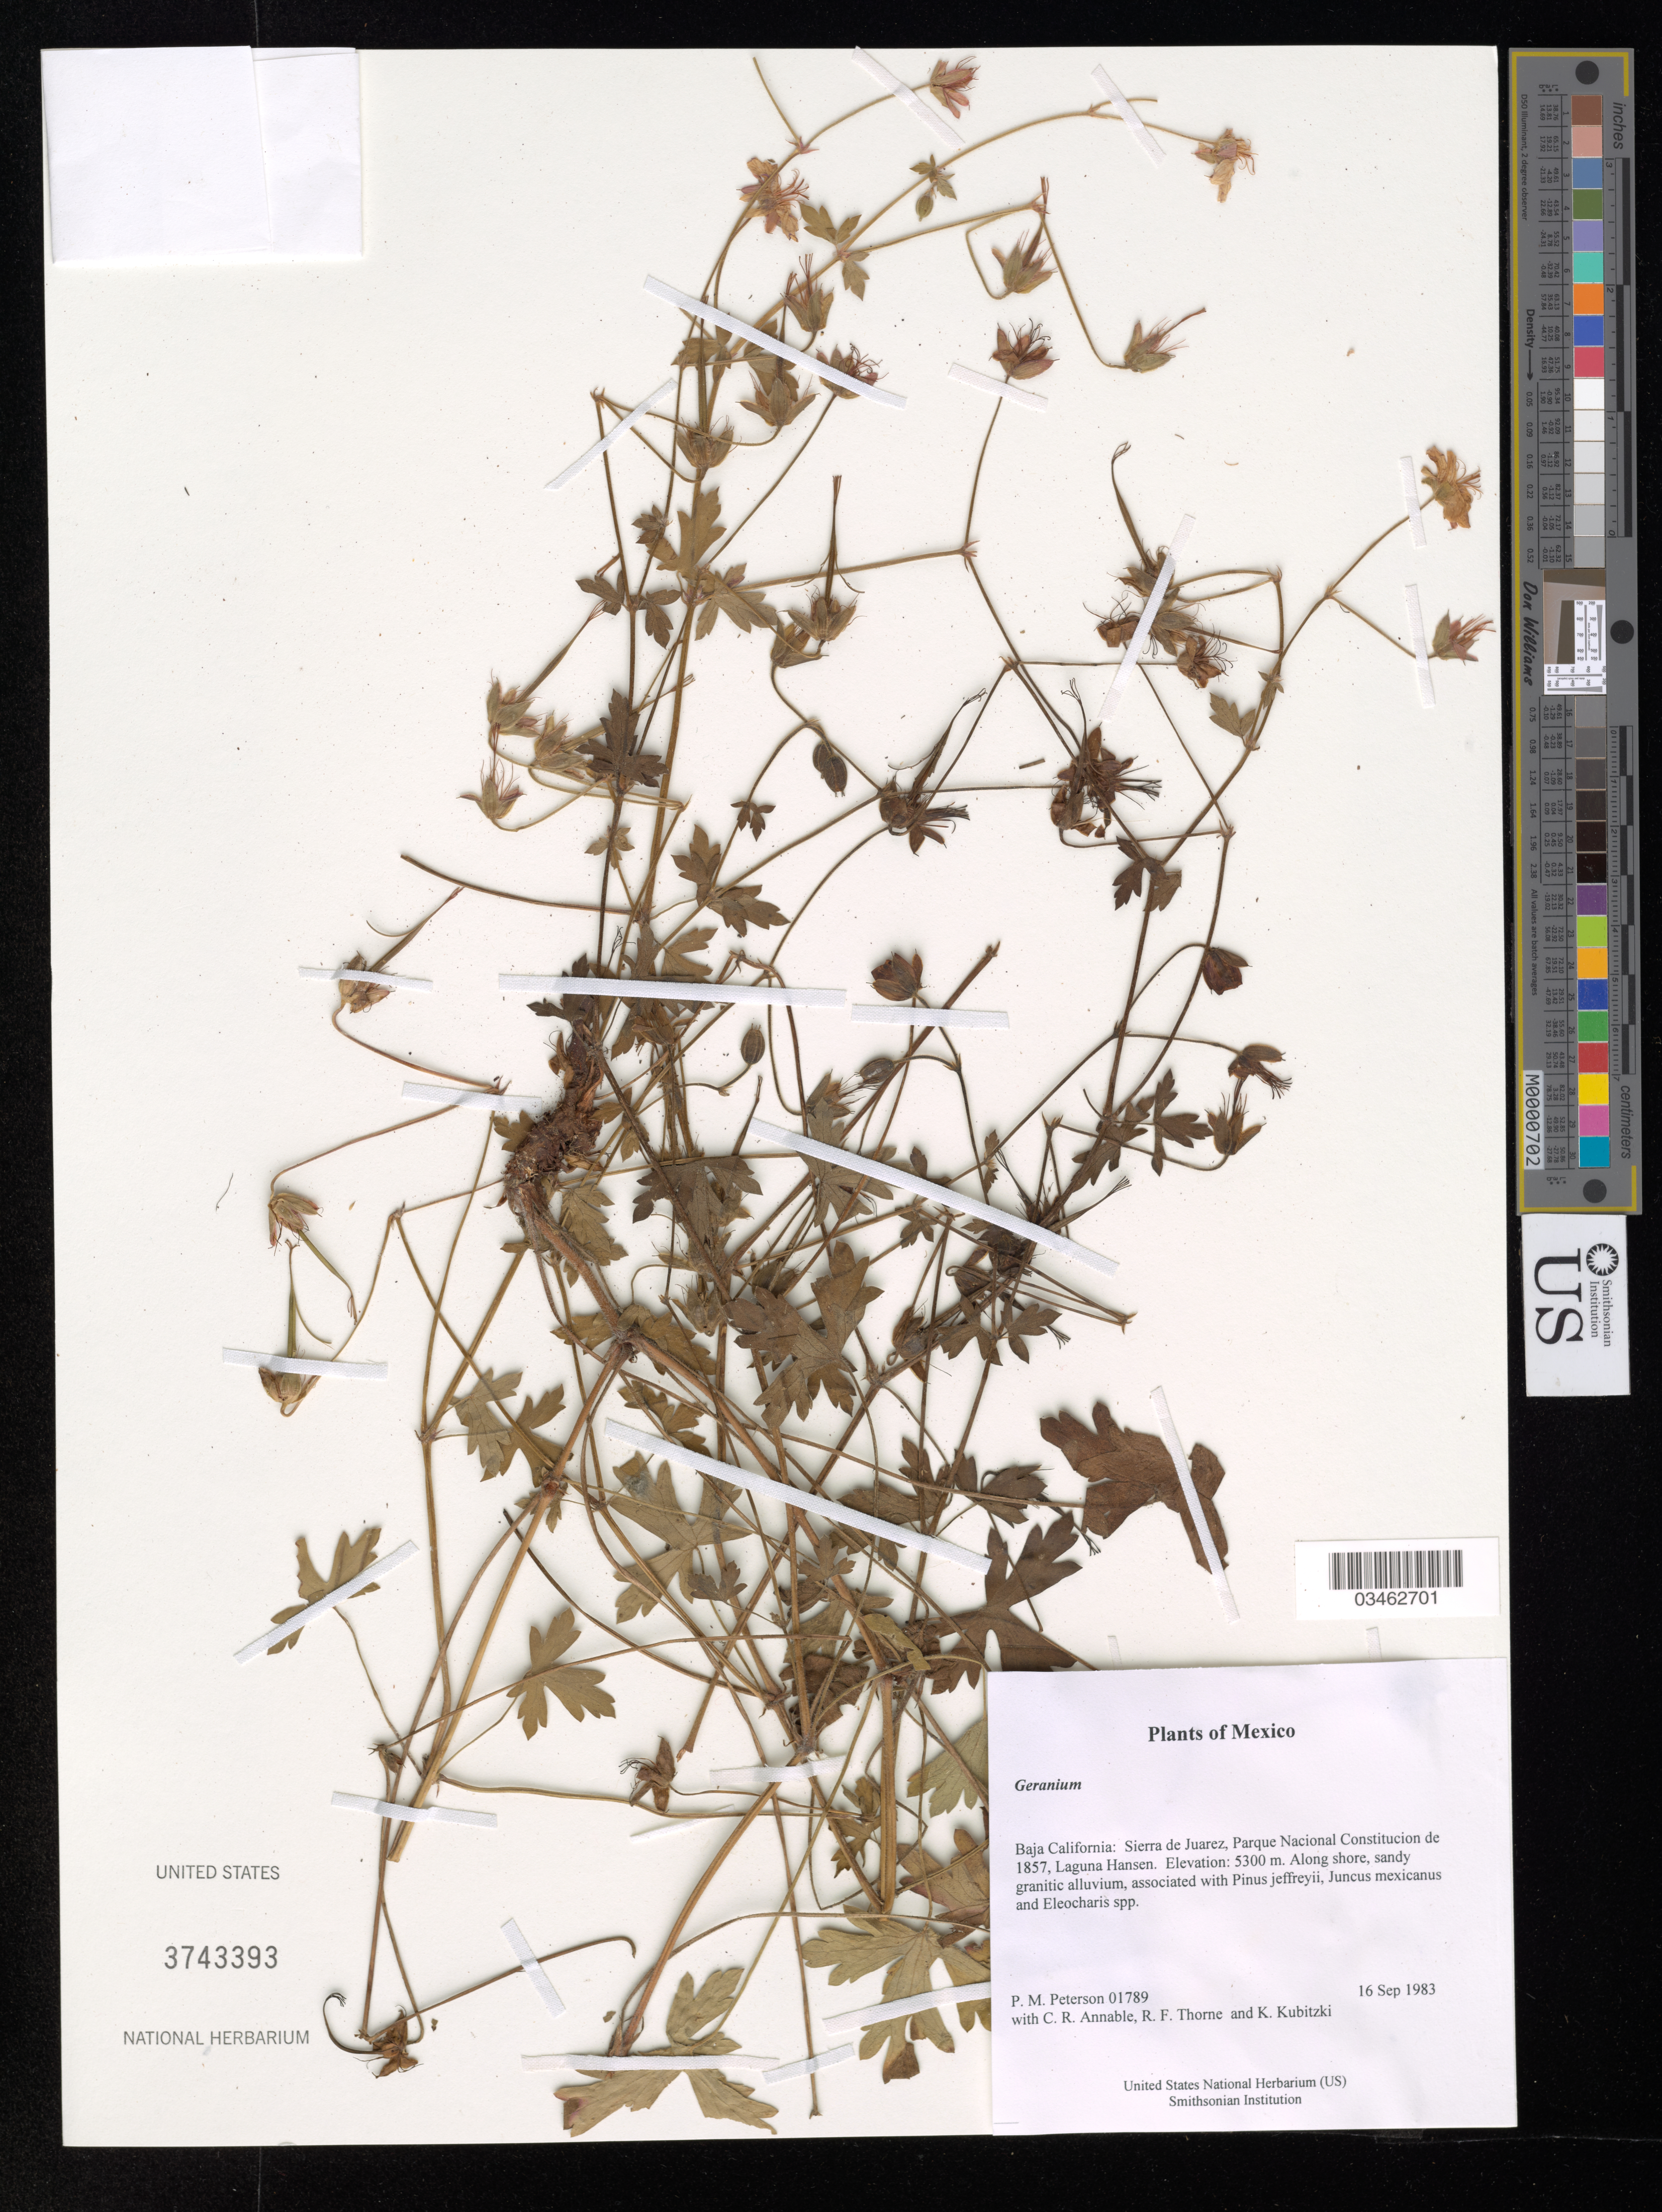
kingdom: Plantae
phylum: Tracheophyta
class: Magnoliopsida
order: Geraniales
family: Geraniaceae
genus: Geranium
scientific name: Geranium sp.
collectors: P. M. Peterson, C. R. Annable, R. F. Thorne & K. Kubitzki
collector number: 01789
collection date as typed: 16 Sep 1983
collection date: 1983-09-16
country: Mexico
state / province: Baja California Norte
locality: Sierra de Juarez, Parque Nacional Constitucion de 1857, Laguna Hansen.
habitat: Along shore, sandy granitic alluvium, associated with Pinus jeffreyii, Juncus mexicanus and Eleocharis spp.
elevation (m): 5300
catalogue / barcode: US 3743393